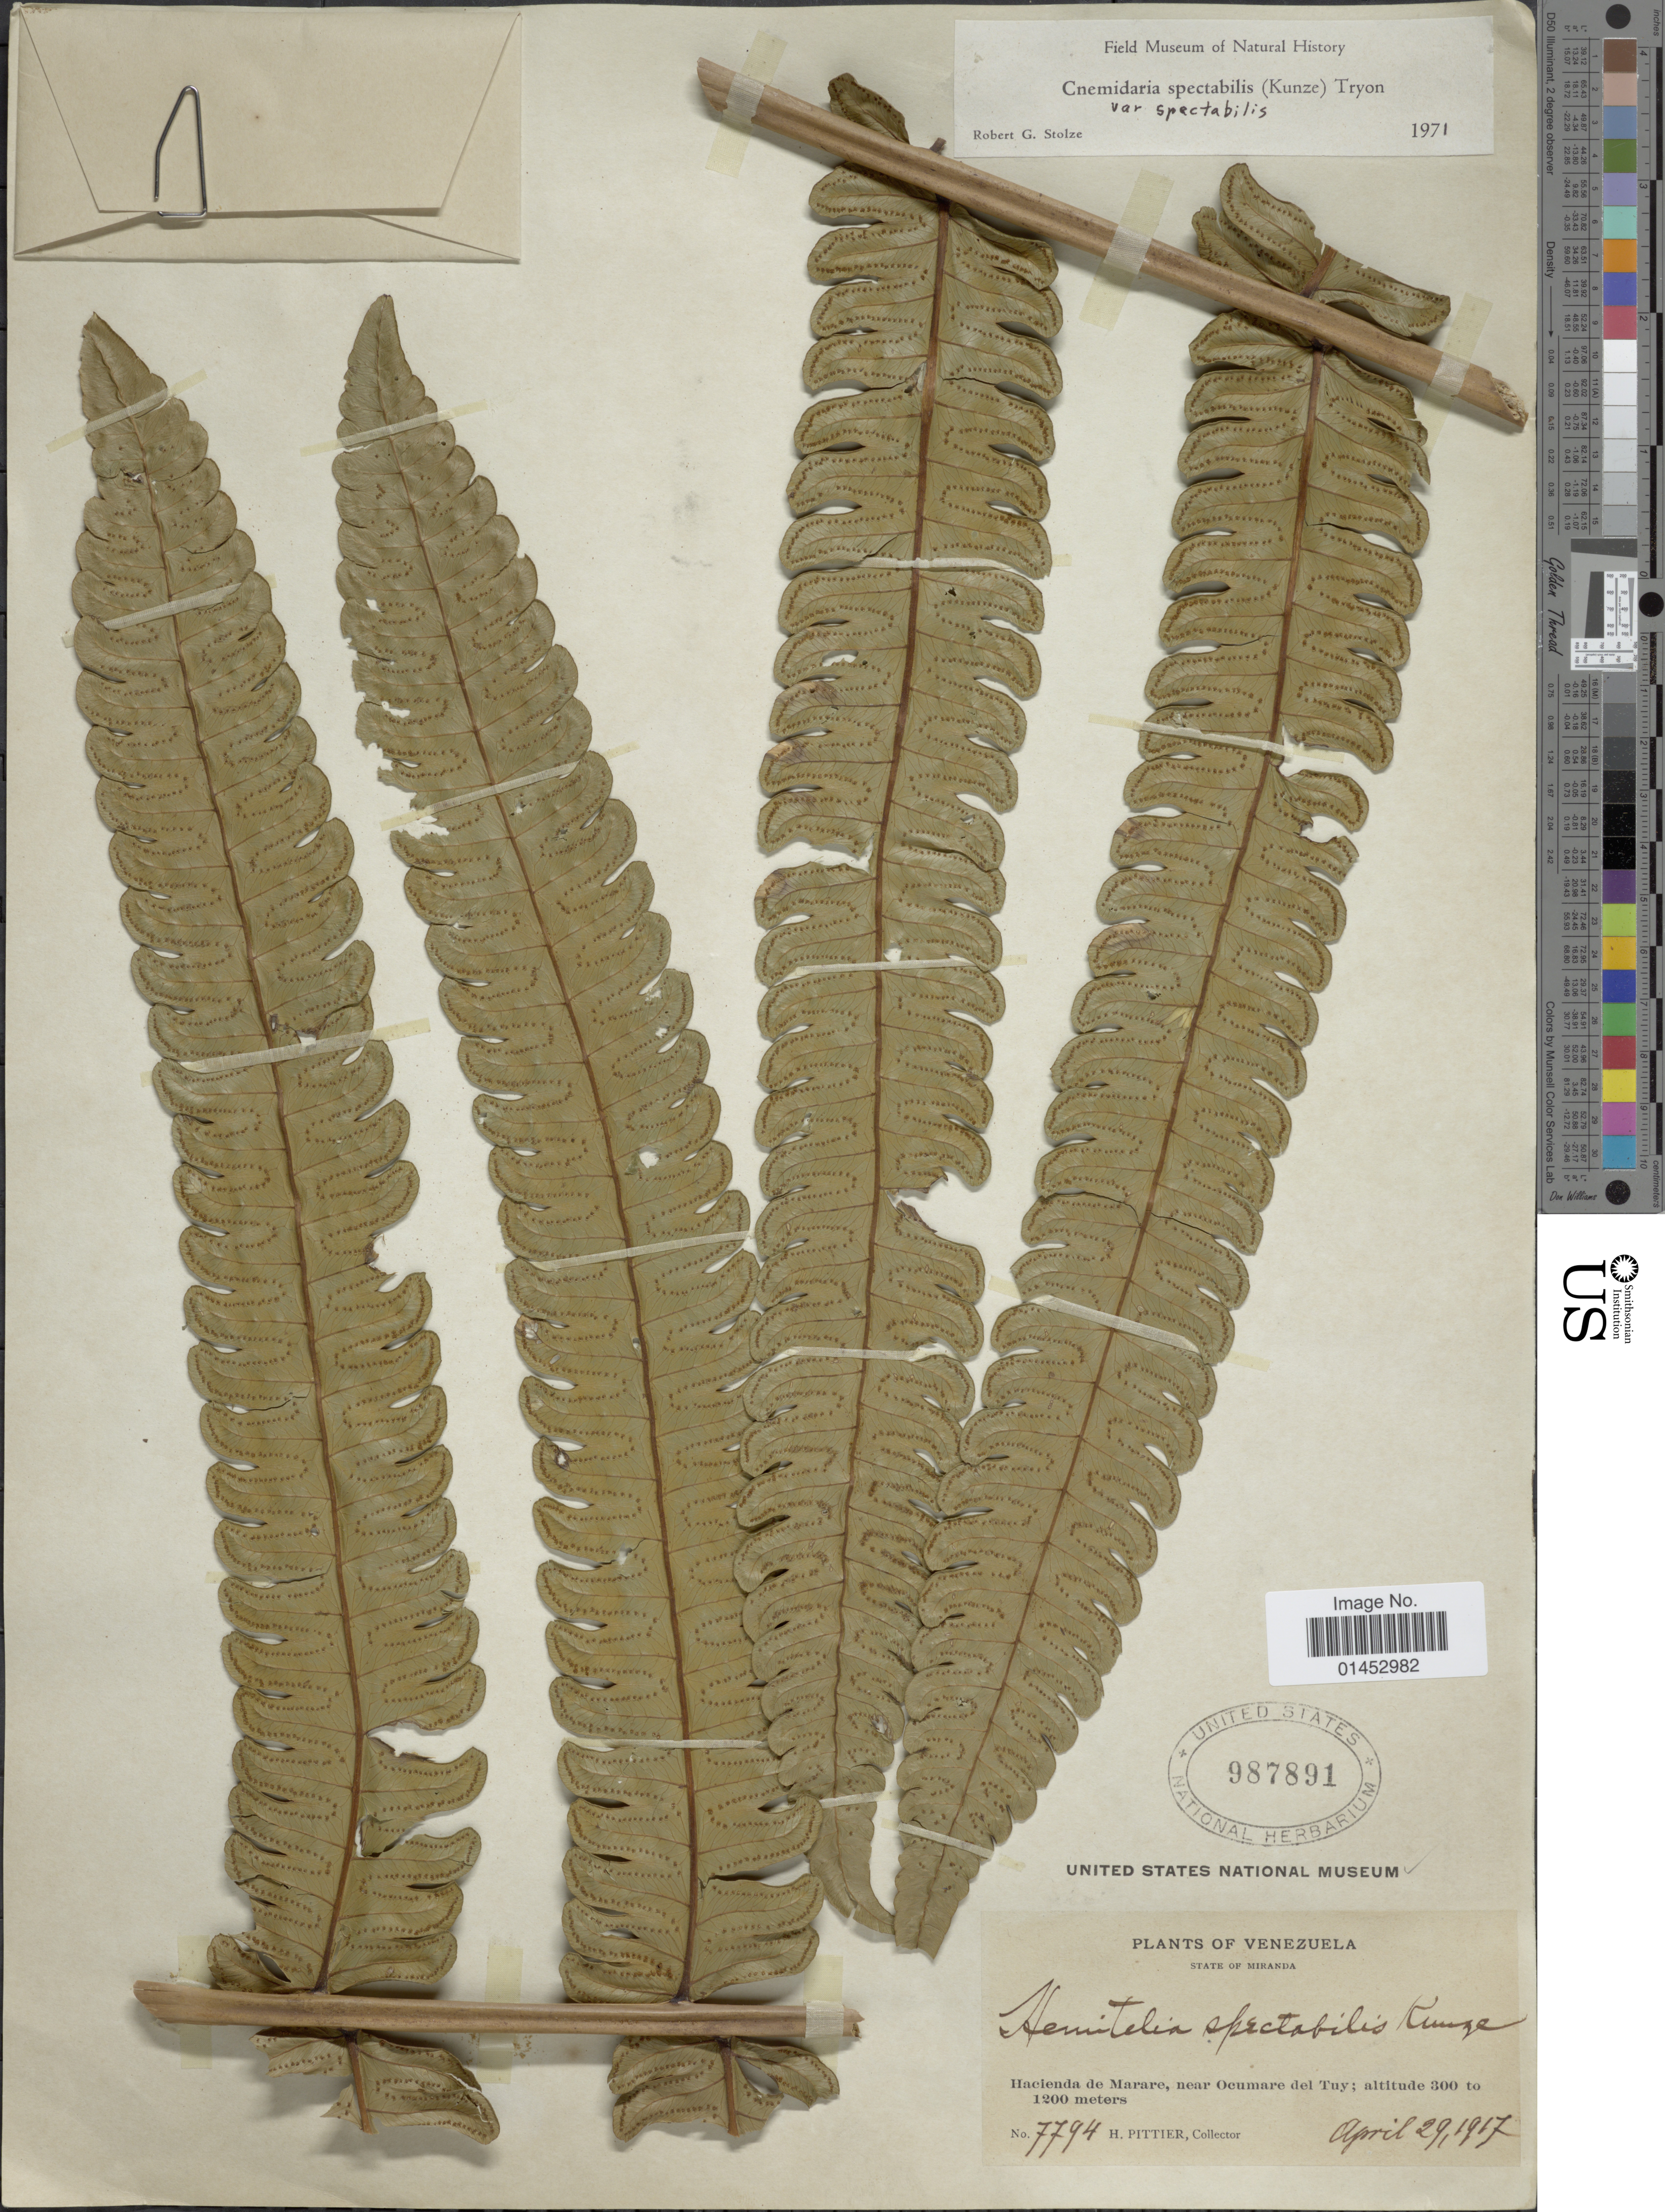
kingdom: Plantae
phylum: Tracheophyta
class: Polypodiopsida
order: Cyatheales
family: Cyatheaceae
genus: Cyathea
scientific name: Cyathea spectabilis var. spectabilis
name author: (Kunze) Domin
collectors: H. F. Pittier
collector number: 7794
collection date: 1917-04-29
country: Venezuela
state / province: Miranda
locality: Hacienda de Marare, near Ocumare del Tuy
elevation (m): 300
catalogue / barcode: US 987891